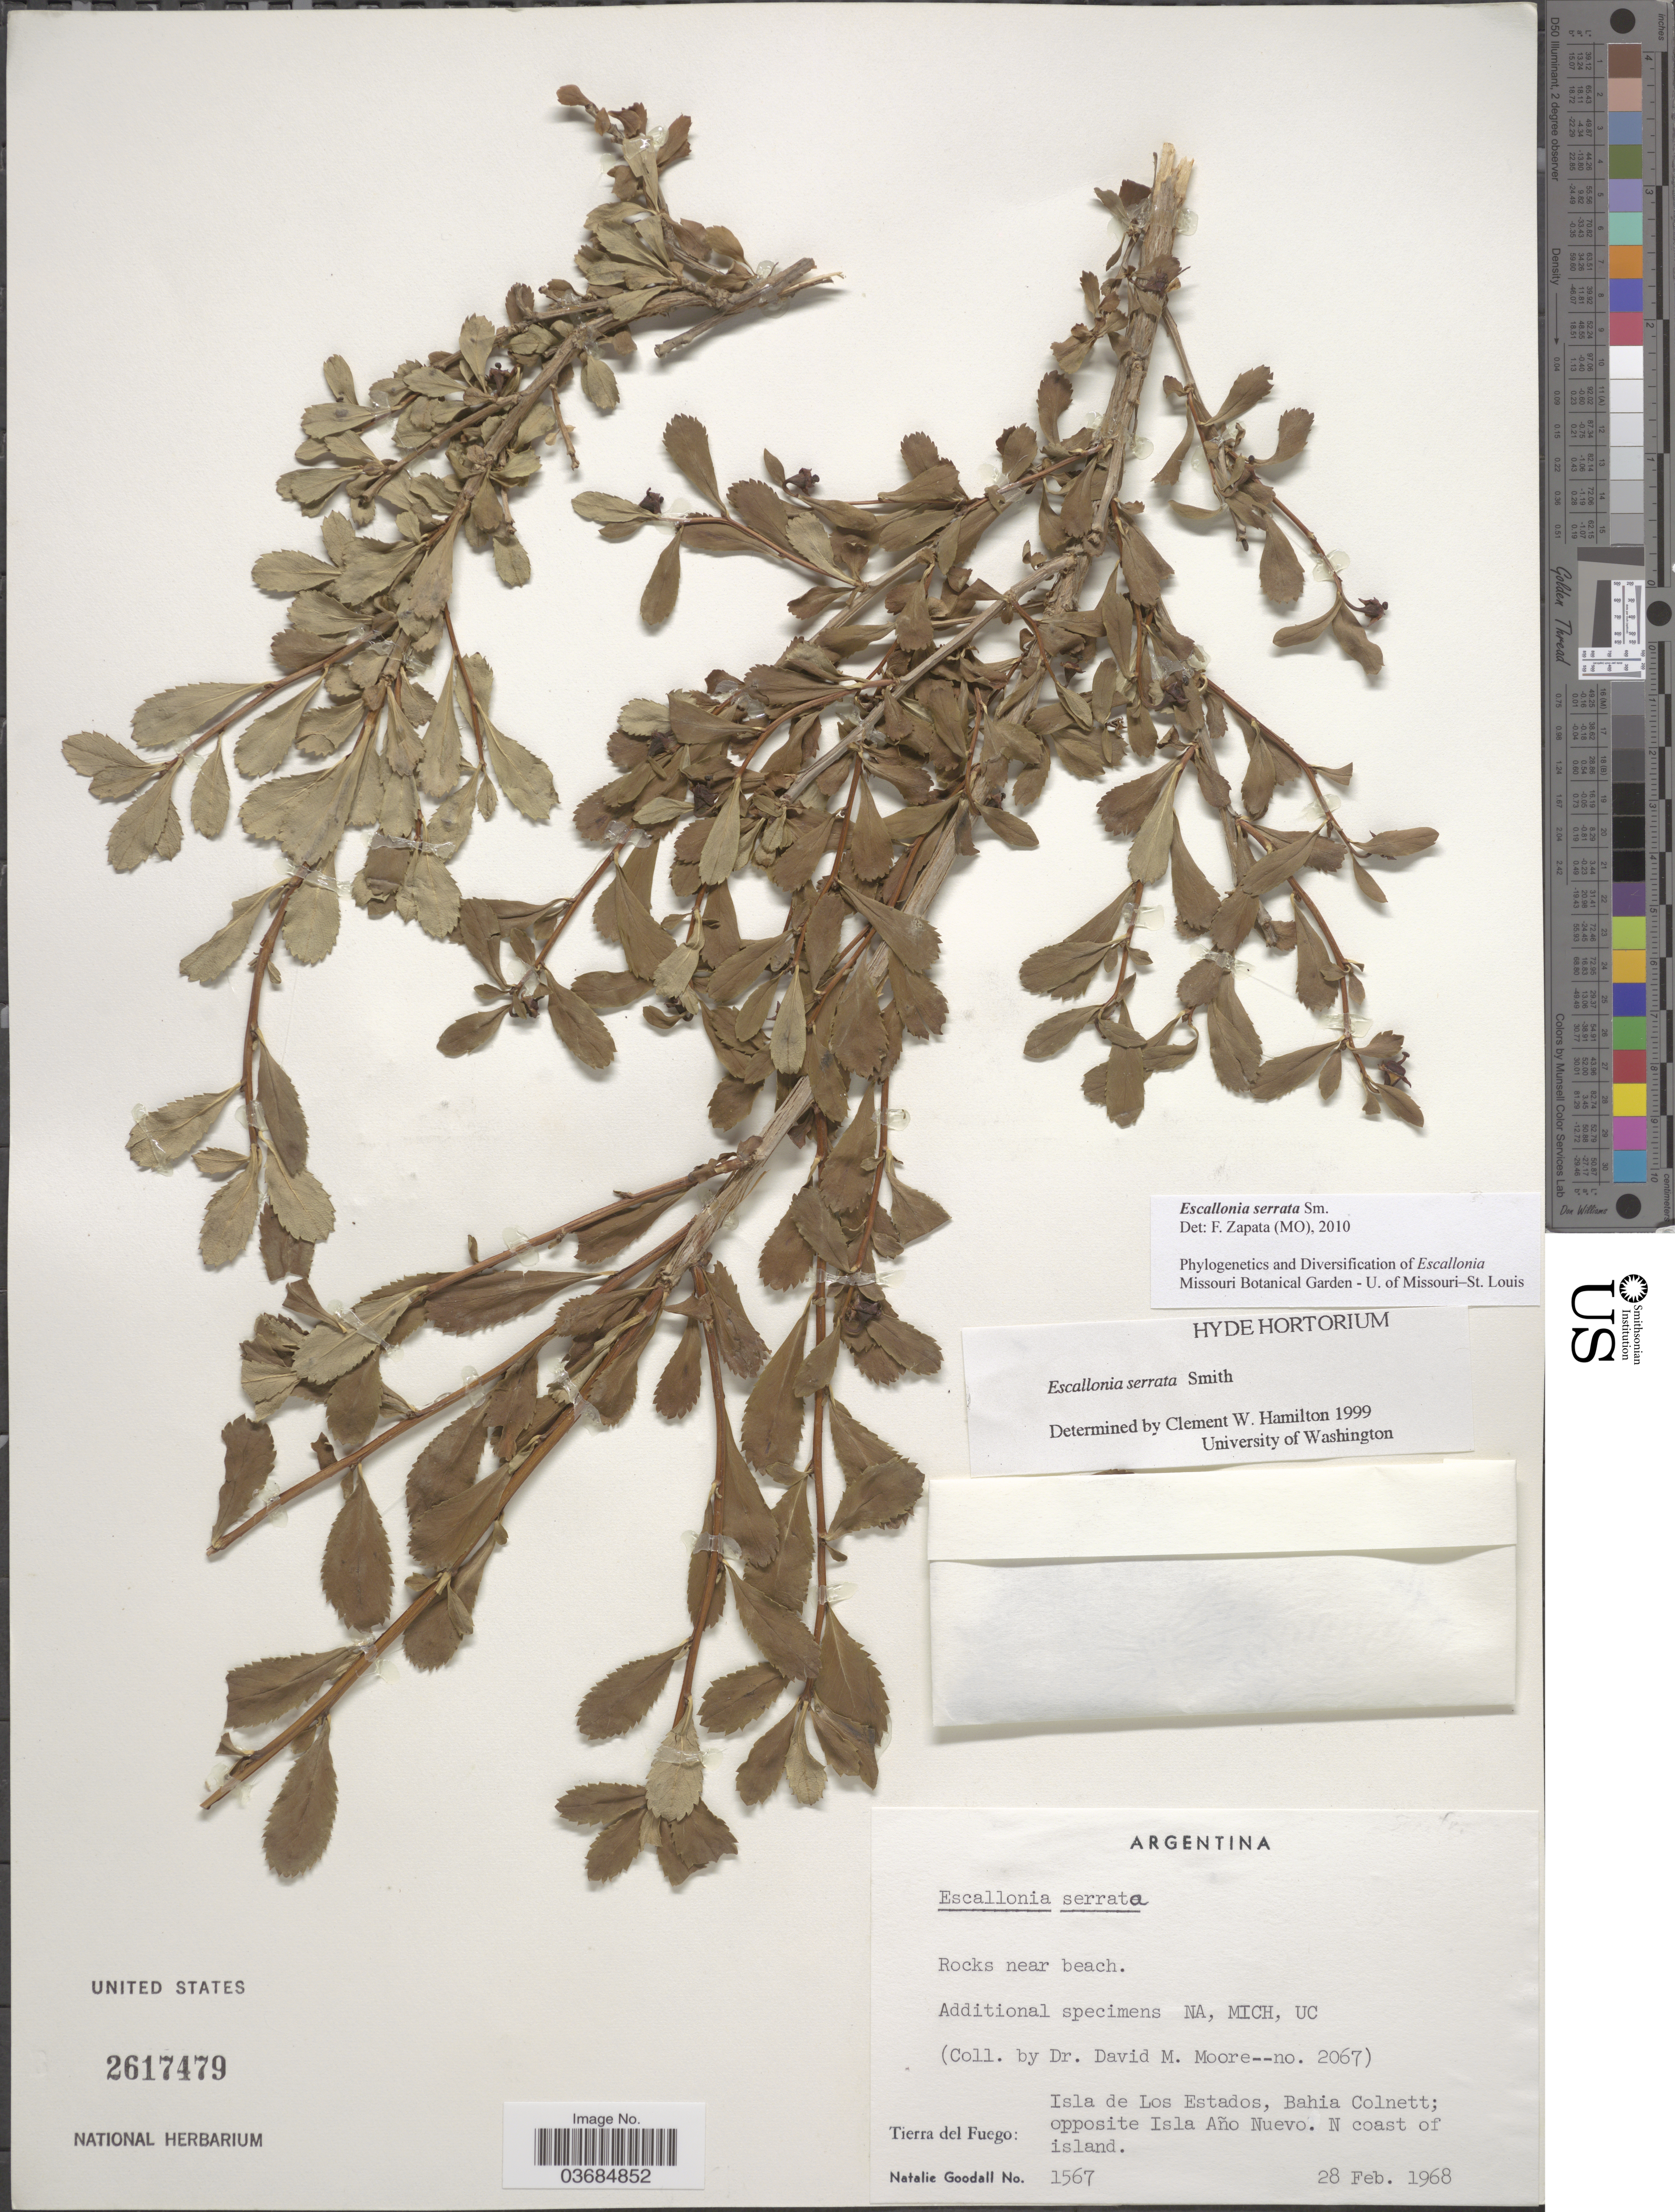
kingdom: Plantae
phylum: Tracheophyta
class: Magnoliopsida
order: Escalloniales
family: Escalloniaceae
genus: Escallonia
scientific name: Escallonia serrata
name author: Sm.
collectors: D. Moore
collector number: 2067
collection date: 1968-02-28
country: Argentina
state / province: Tierra del Fuego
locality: Isla de Los Estados, Bahia Colnett; opposite Isla Año Nuevo. N coast of island.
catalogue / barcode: US 2617479